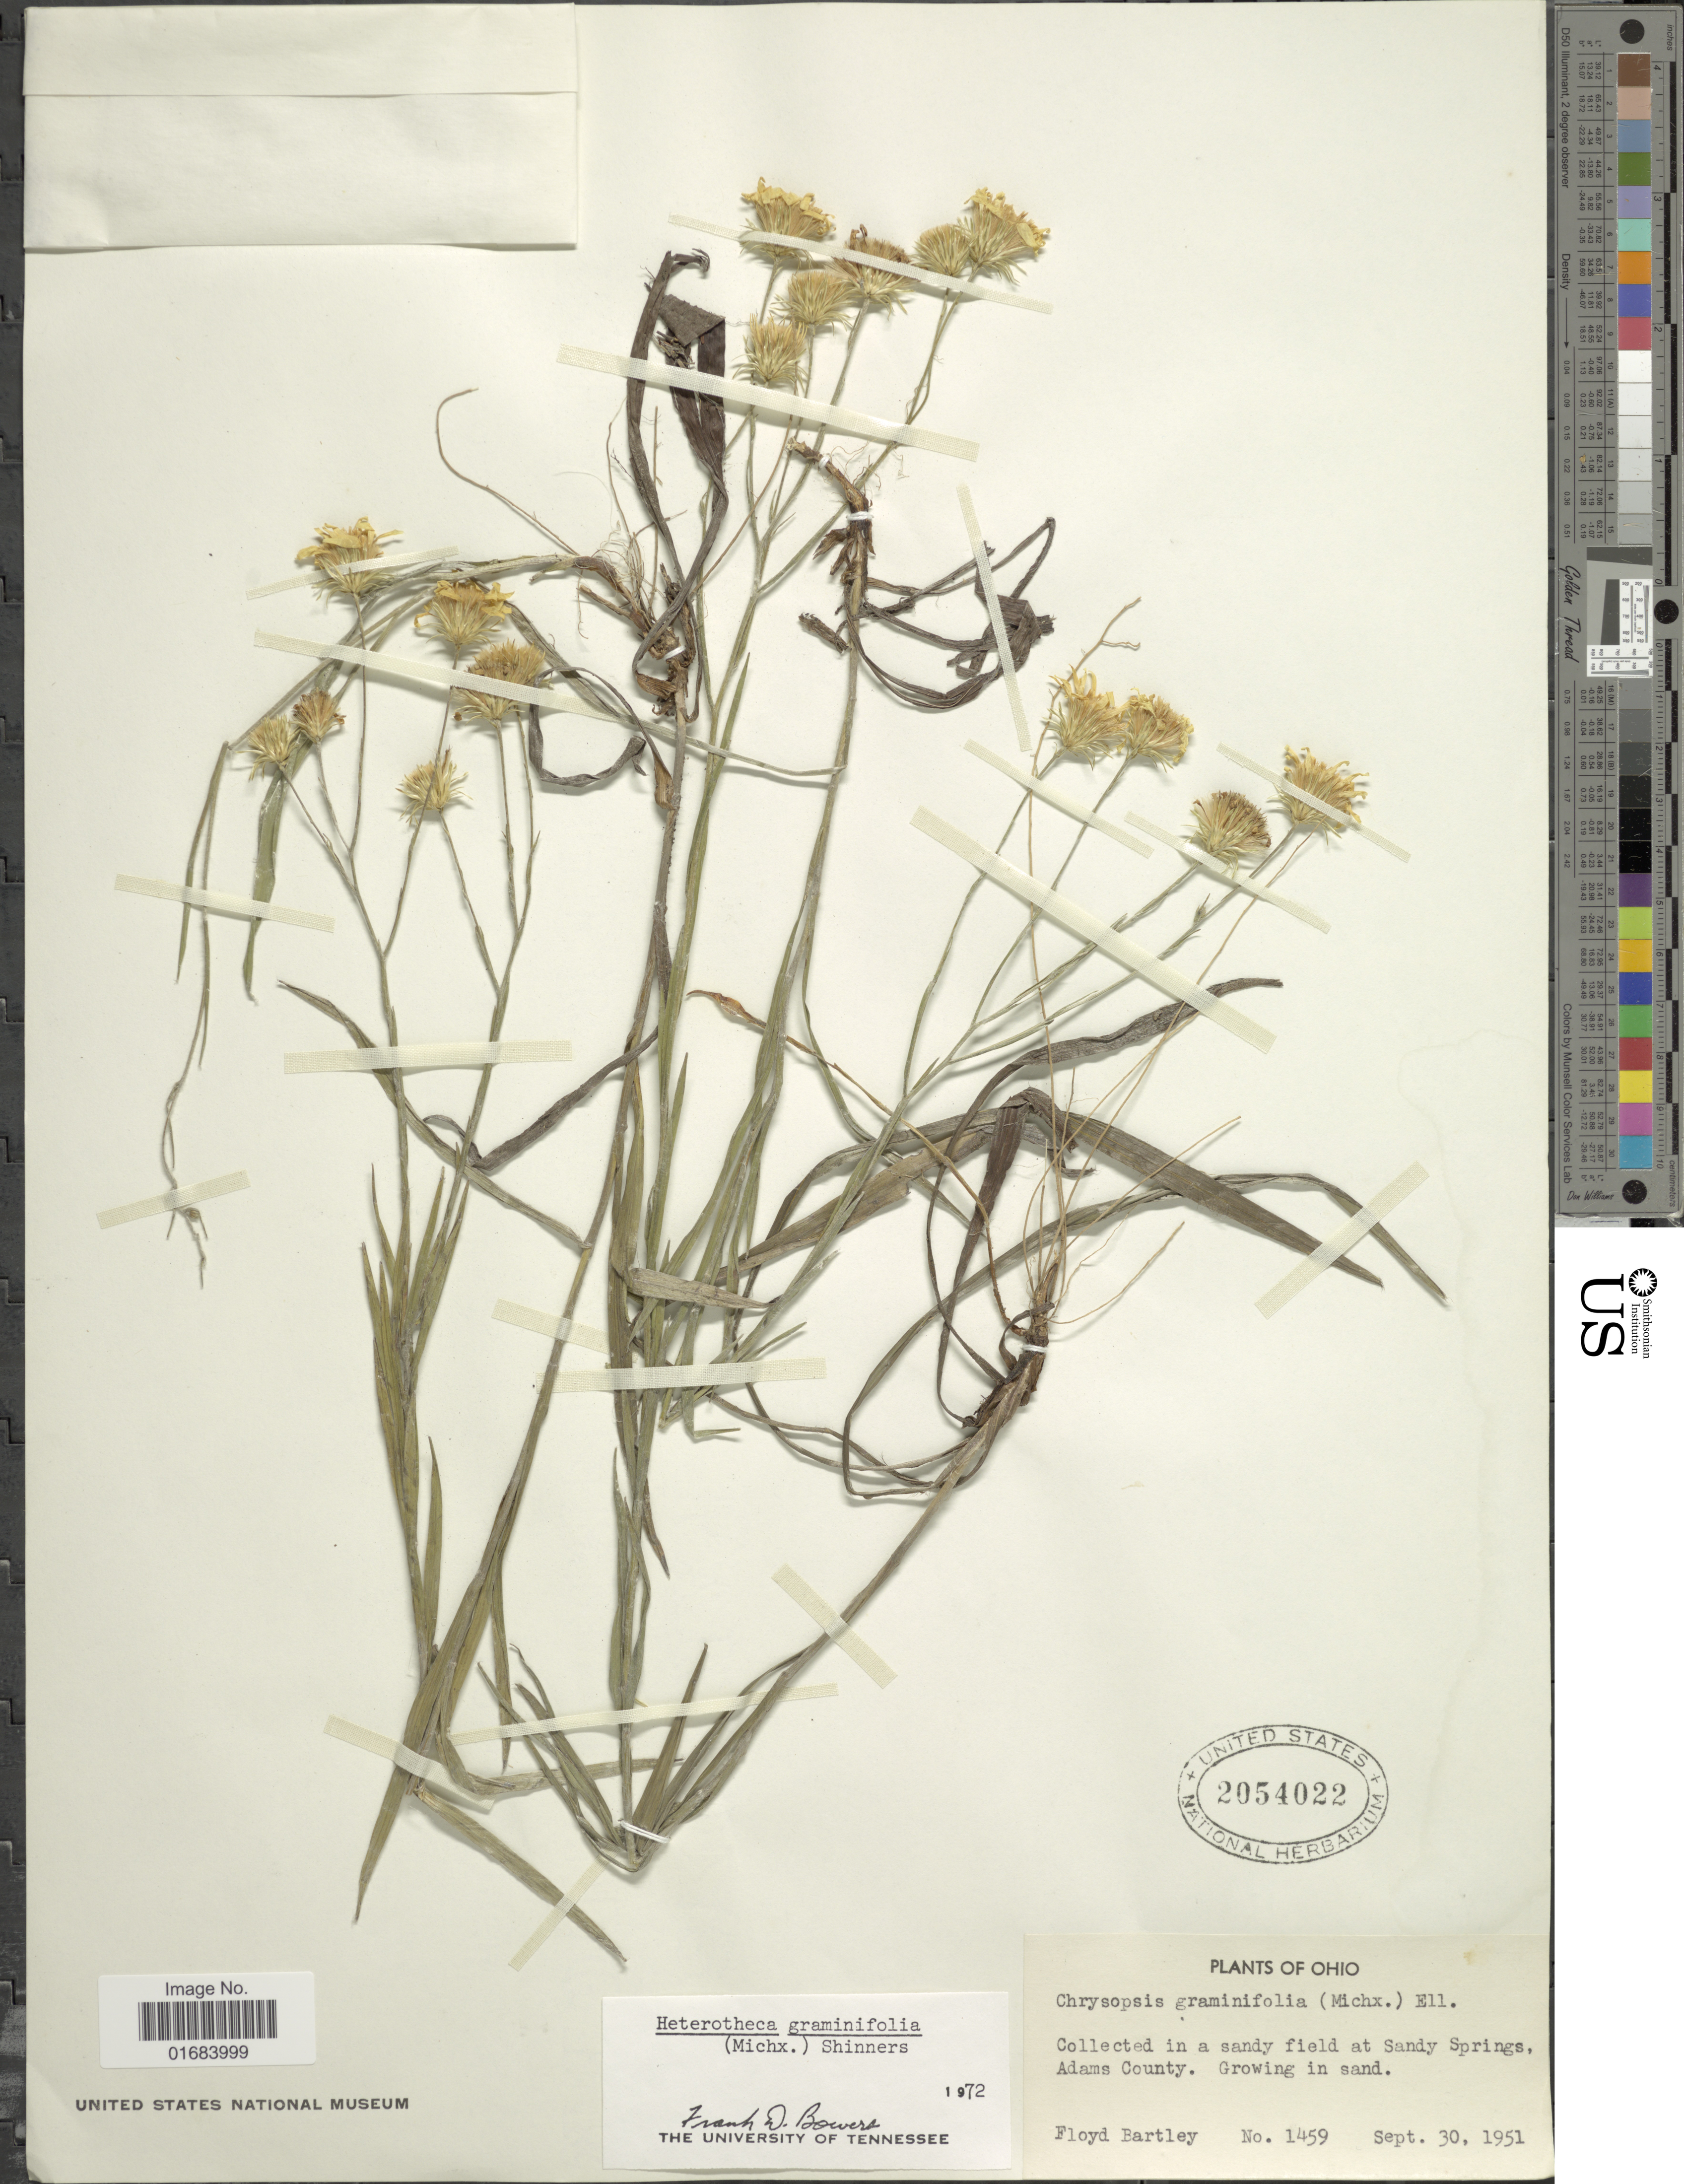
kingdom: Plantae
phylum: Tracheophyta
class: Magnoliopsida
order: Asterales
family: Asteraceae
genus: Pityopsis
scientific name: Pityopsis graminifolia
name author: (Michx.) Nutt.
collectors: F. Bartley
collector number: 149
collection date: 1951-09-30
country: United States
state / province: Ohio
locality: At Sandy Springs, Adams County.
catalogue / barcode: US 2054022